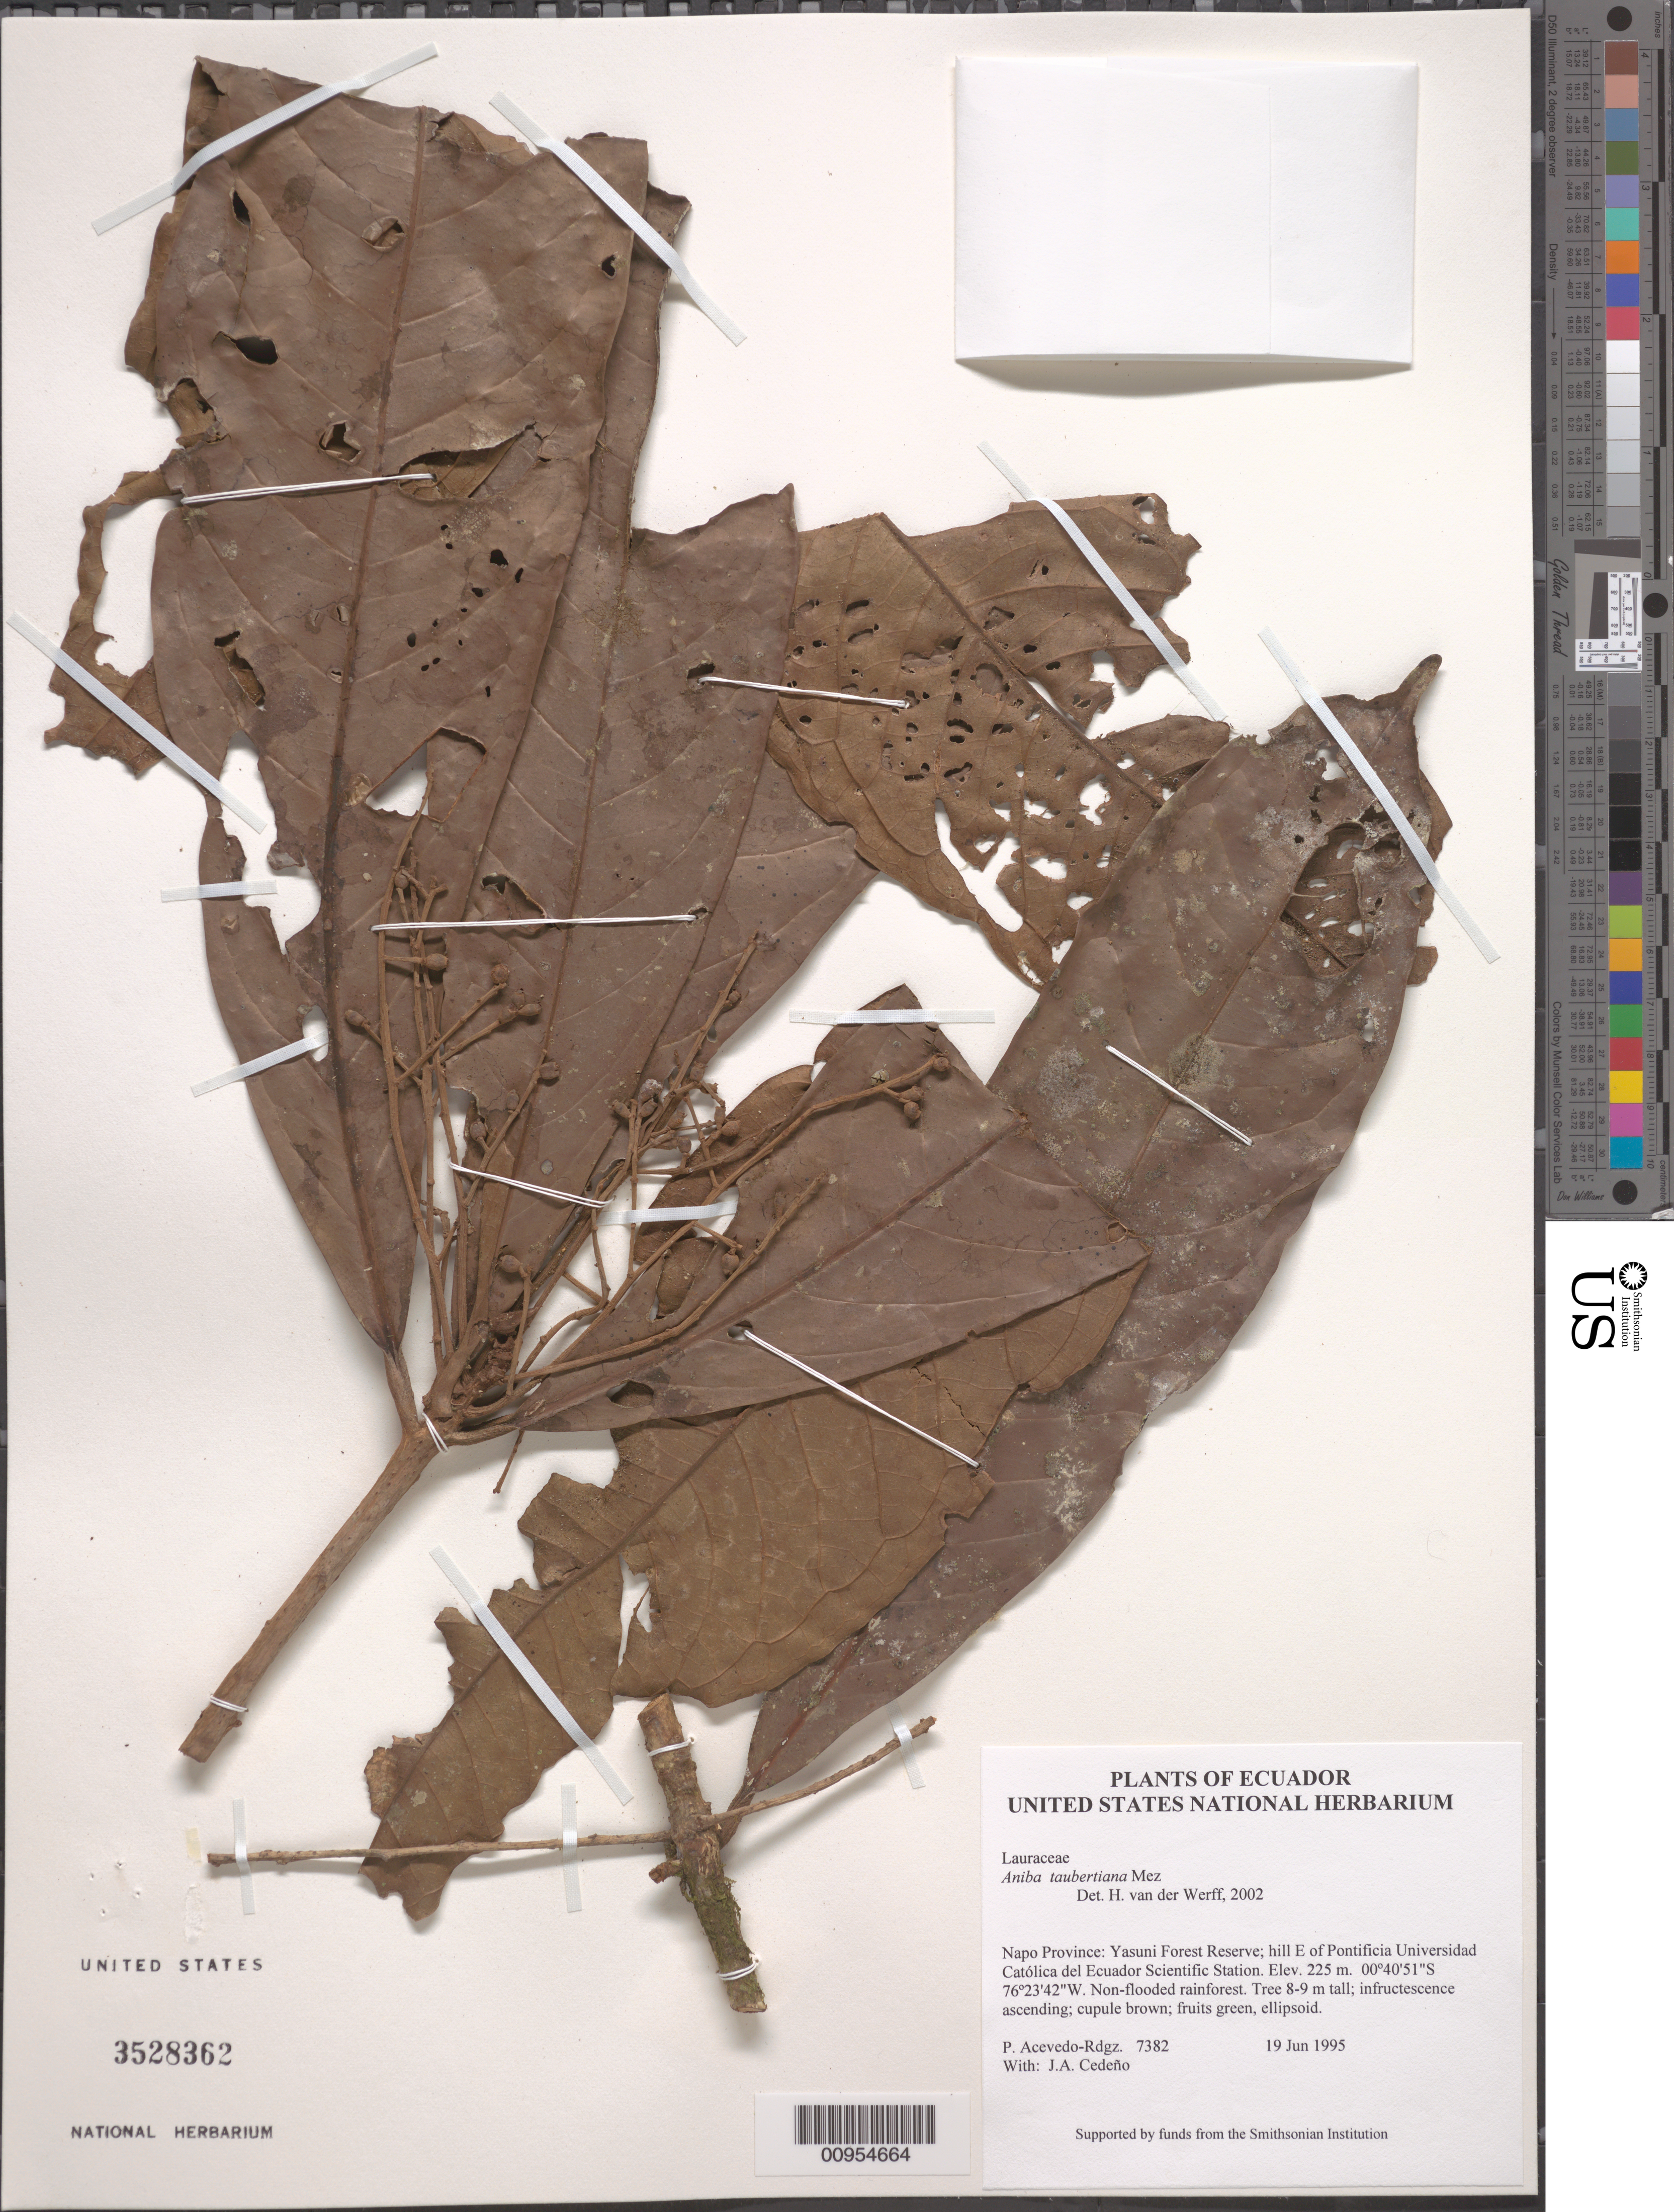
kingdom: Plantae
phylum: Tracheophyta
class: Magnoliopsida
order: Laurales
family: Lauraceae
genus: Aniba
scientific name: Aniba taubertiana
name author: Mez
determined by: van der Werff, H., (MO), Missouri Botanical Garden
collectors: P. Acevedo-Rodr. & J. A. Cedeño M.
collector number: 7382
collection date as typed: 19 Jun 1995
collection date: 1995-06-19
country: Ecuador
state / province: Napo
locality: Napo Province: Yasuni Forest Reserve; hill E of Pontificia Universidad Católica del Ecuador Scientific Station.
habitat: Non-flooded rainforest.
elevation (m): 225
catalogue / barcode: US 3528362